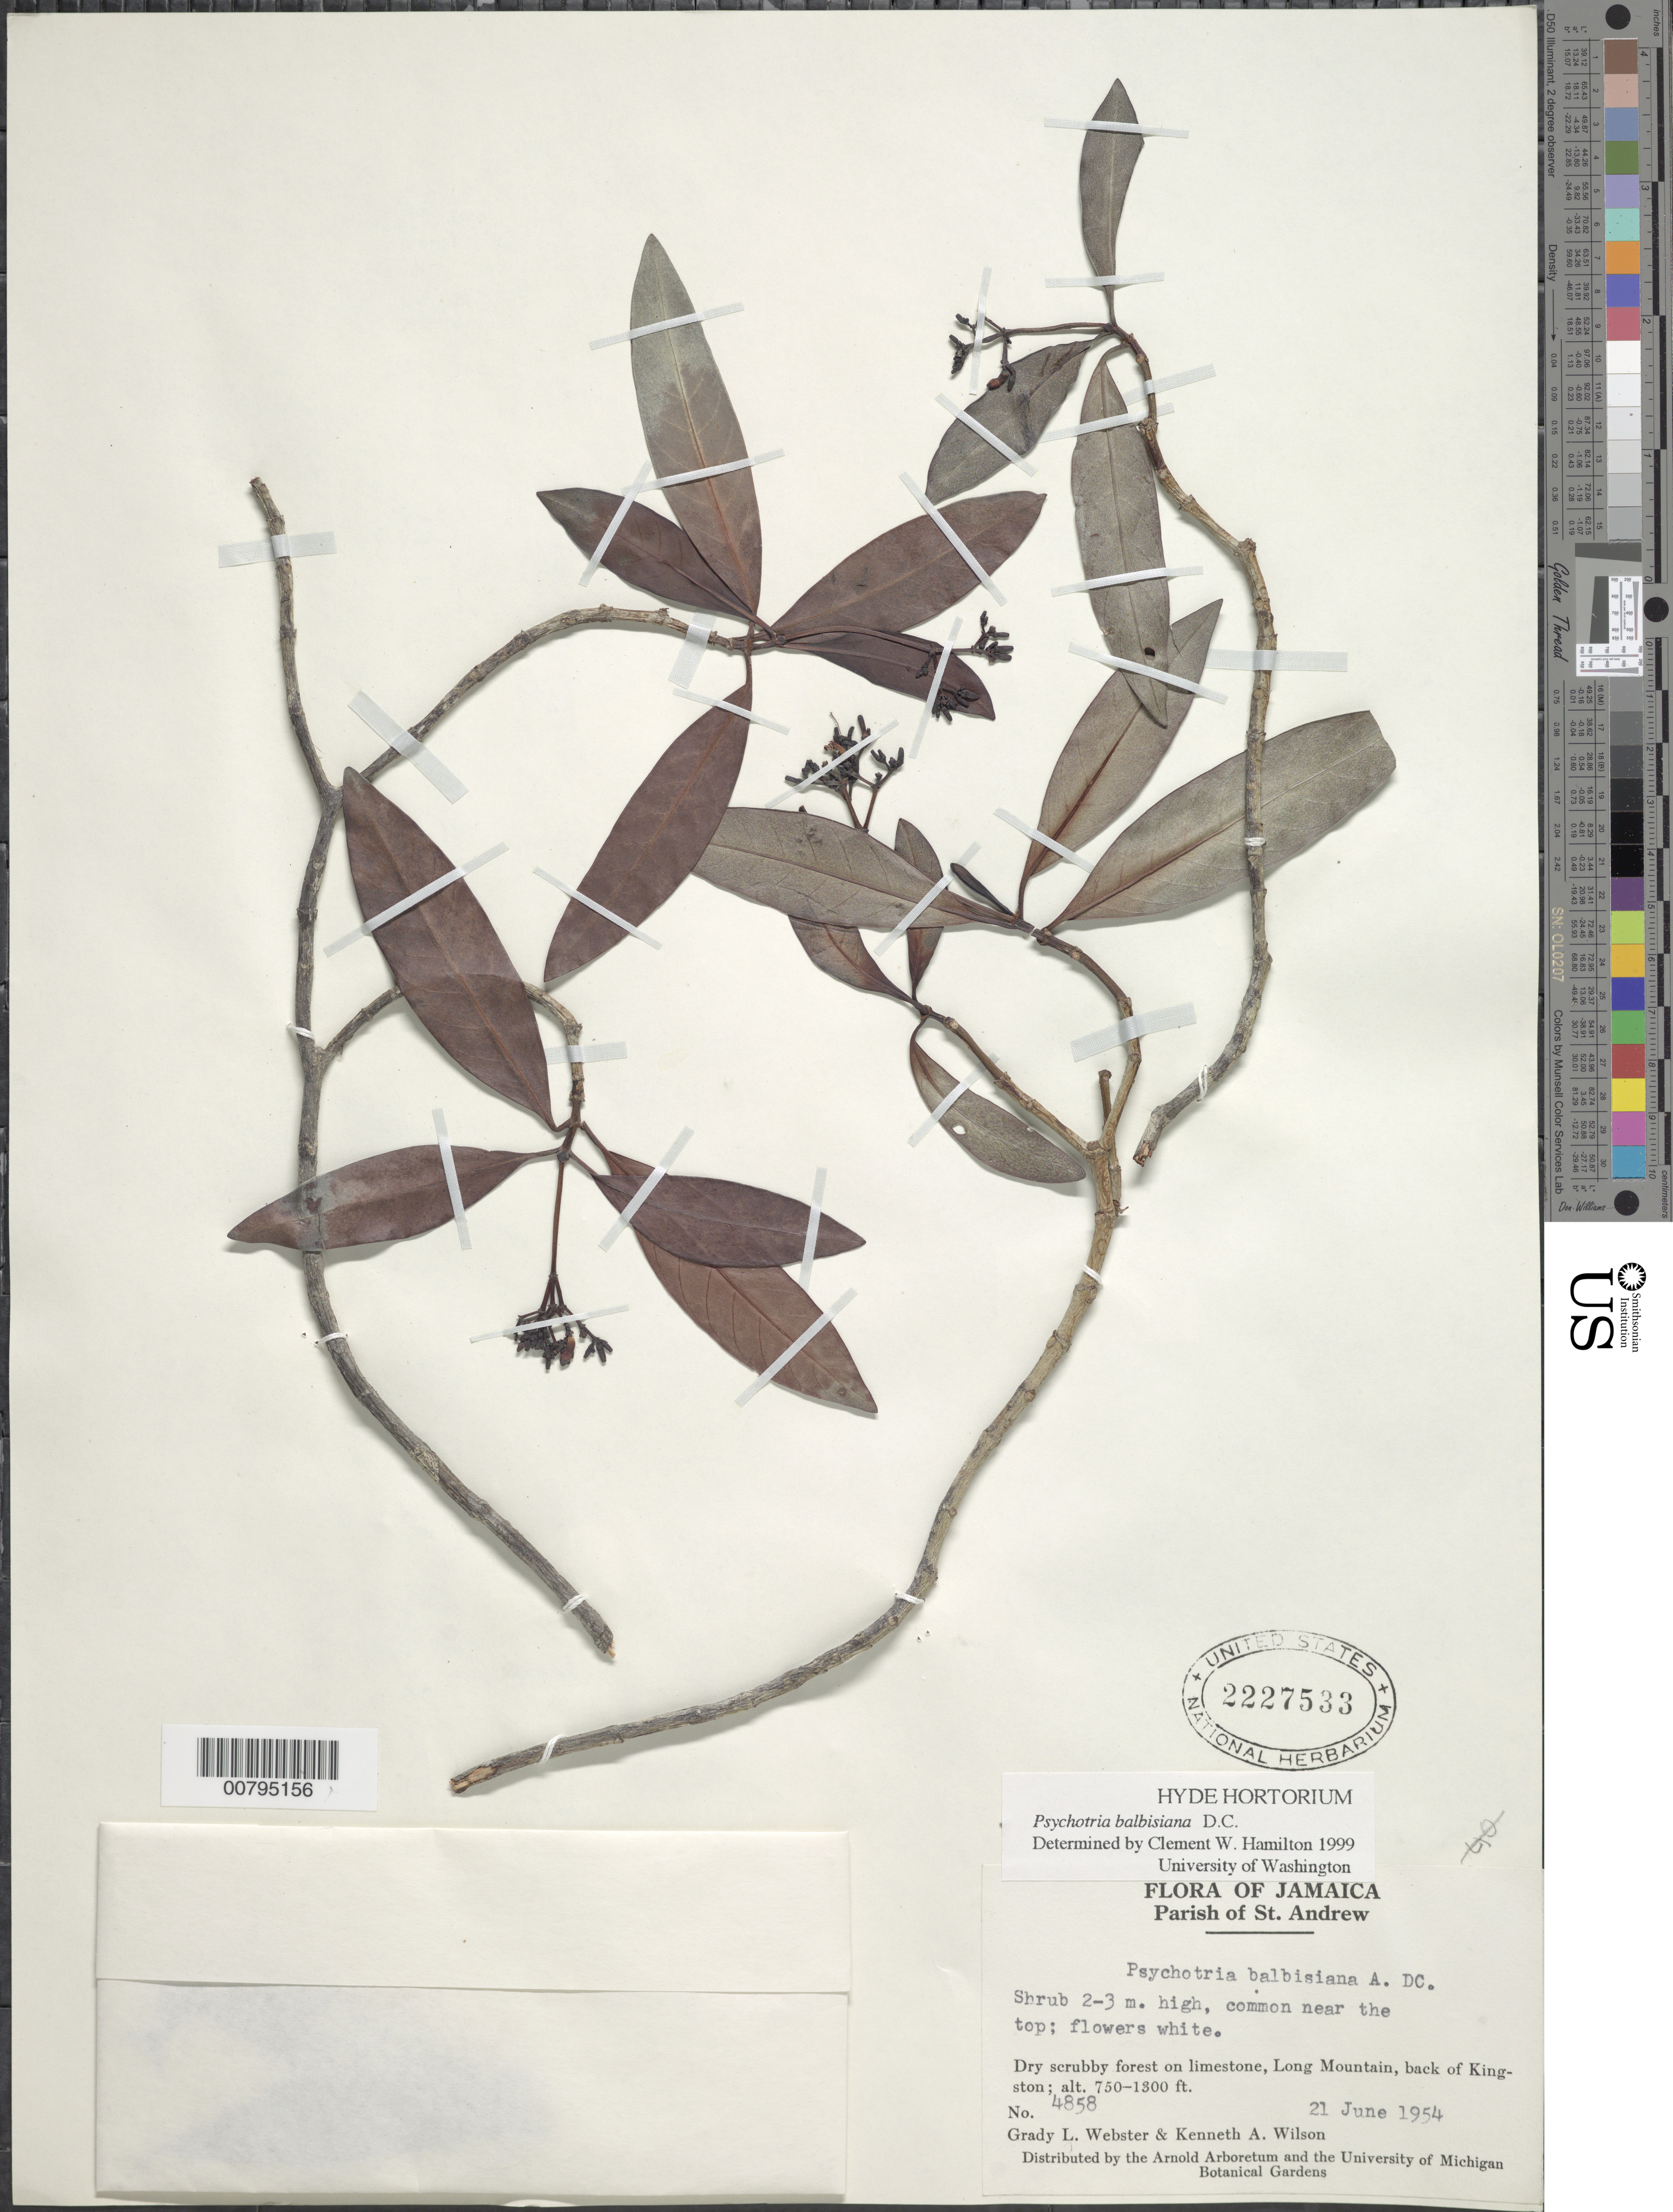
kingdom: Plantae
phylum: Tracheophyta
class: Magnoliopsida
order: Gentianales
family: Rubiaceae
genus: Psychotria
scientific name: Psychotria balbisiana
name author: DC.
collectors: G. L. Webster & K. A. Wilson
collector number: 4858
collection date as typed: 21 Jun 1954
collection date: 1954-06-21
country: Jamaica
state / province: Saint Andrew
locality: Long Mountain, back of Kingston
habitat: Dry scrubby forest on limestone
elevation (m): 229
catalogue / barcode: US 2227533